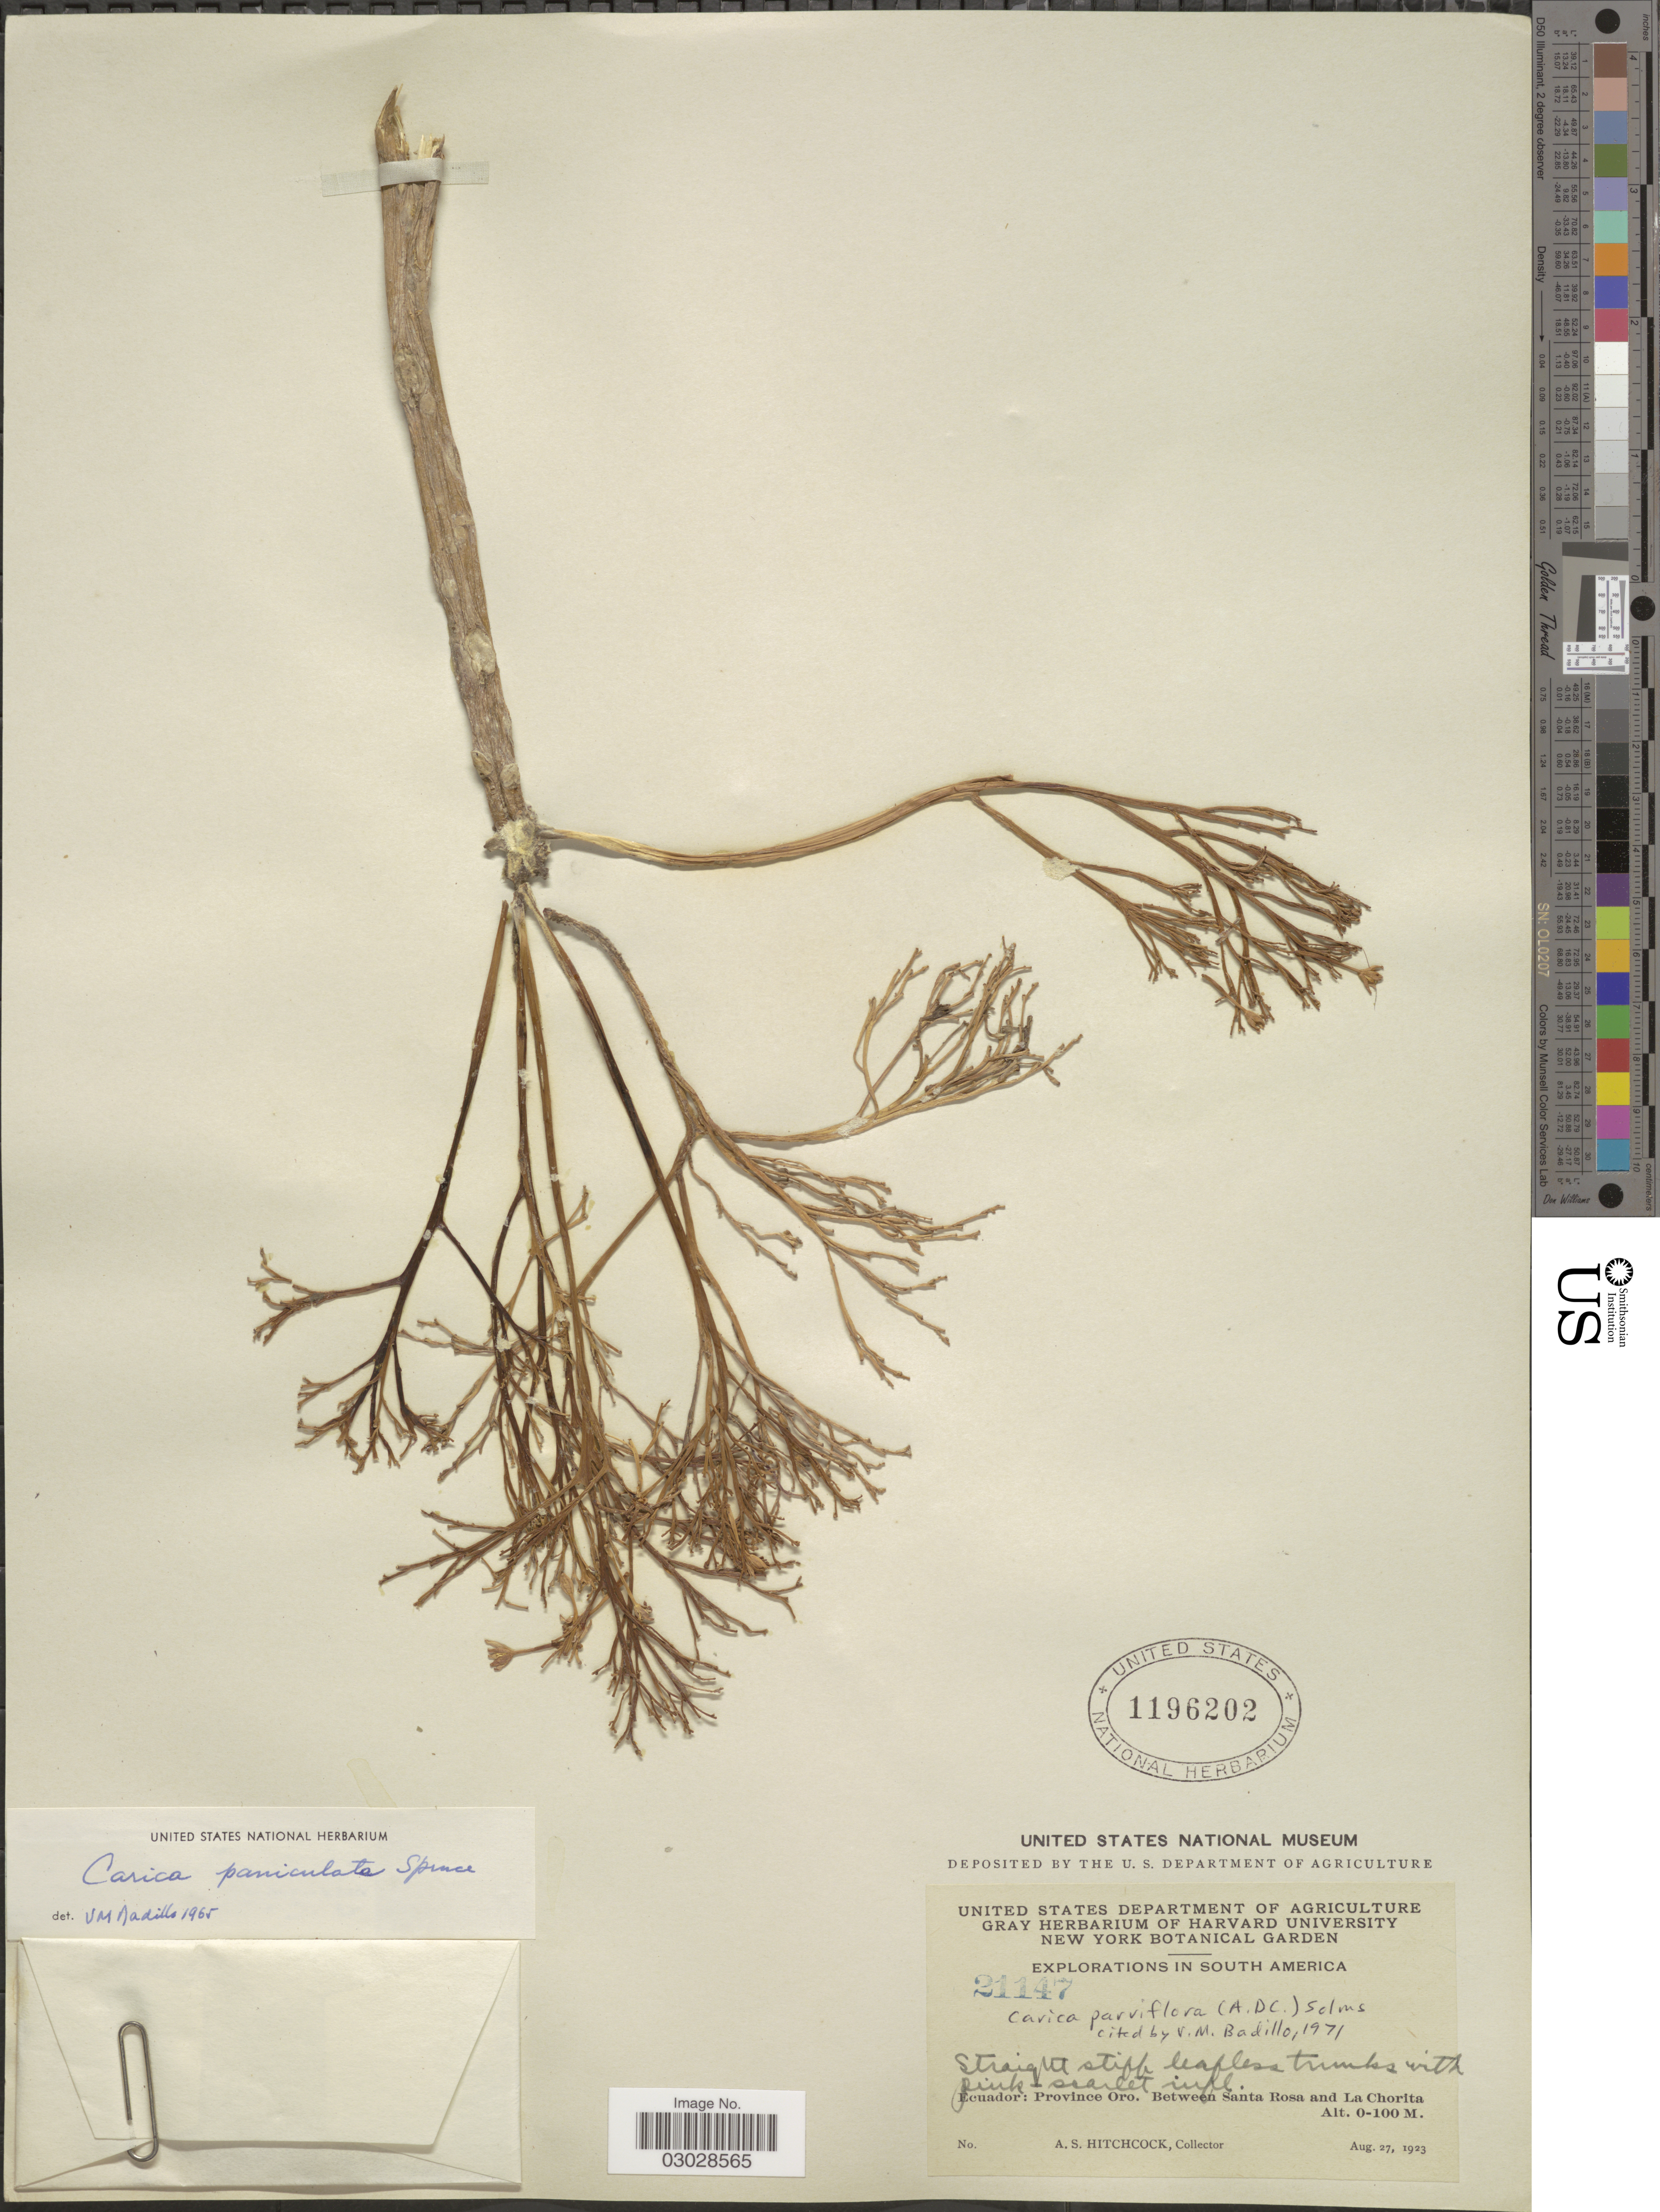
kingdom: Plantae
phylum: Tracheophyta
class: Magnoliopsida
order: Brassicales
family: Caricaceae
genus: Vasconcellea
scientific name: Vasconcellea parviflora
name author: A. DC.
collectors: A. S. Hitchcock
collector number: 21147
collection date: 1923-08-27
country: Ecuador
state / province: El Oro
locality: Province Oro. Between Santa Rosa and La Chorita.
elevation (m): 0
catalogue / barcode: US 1196202